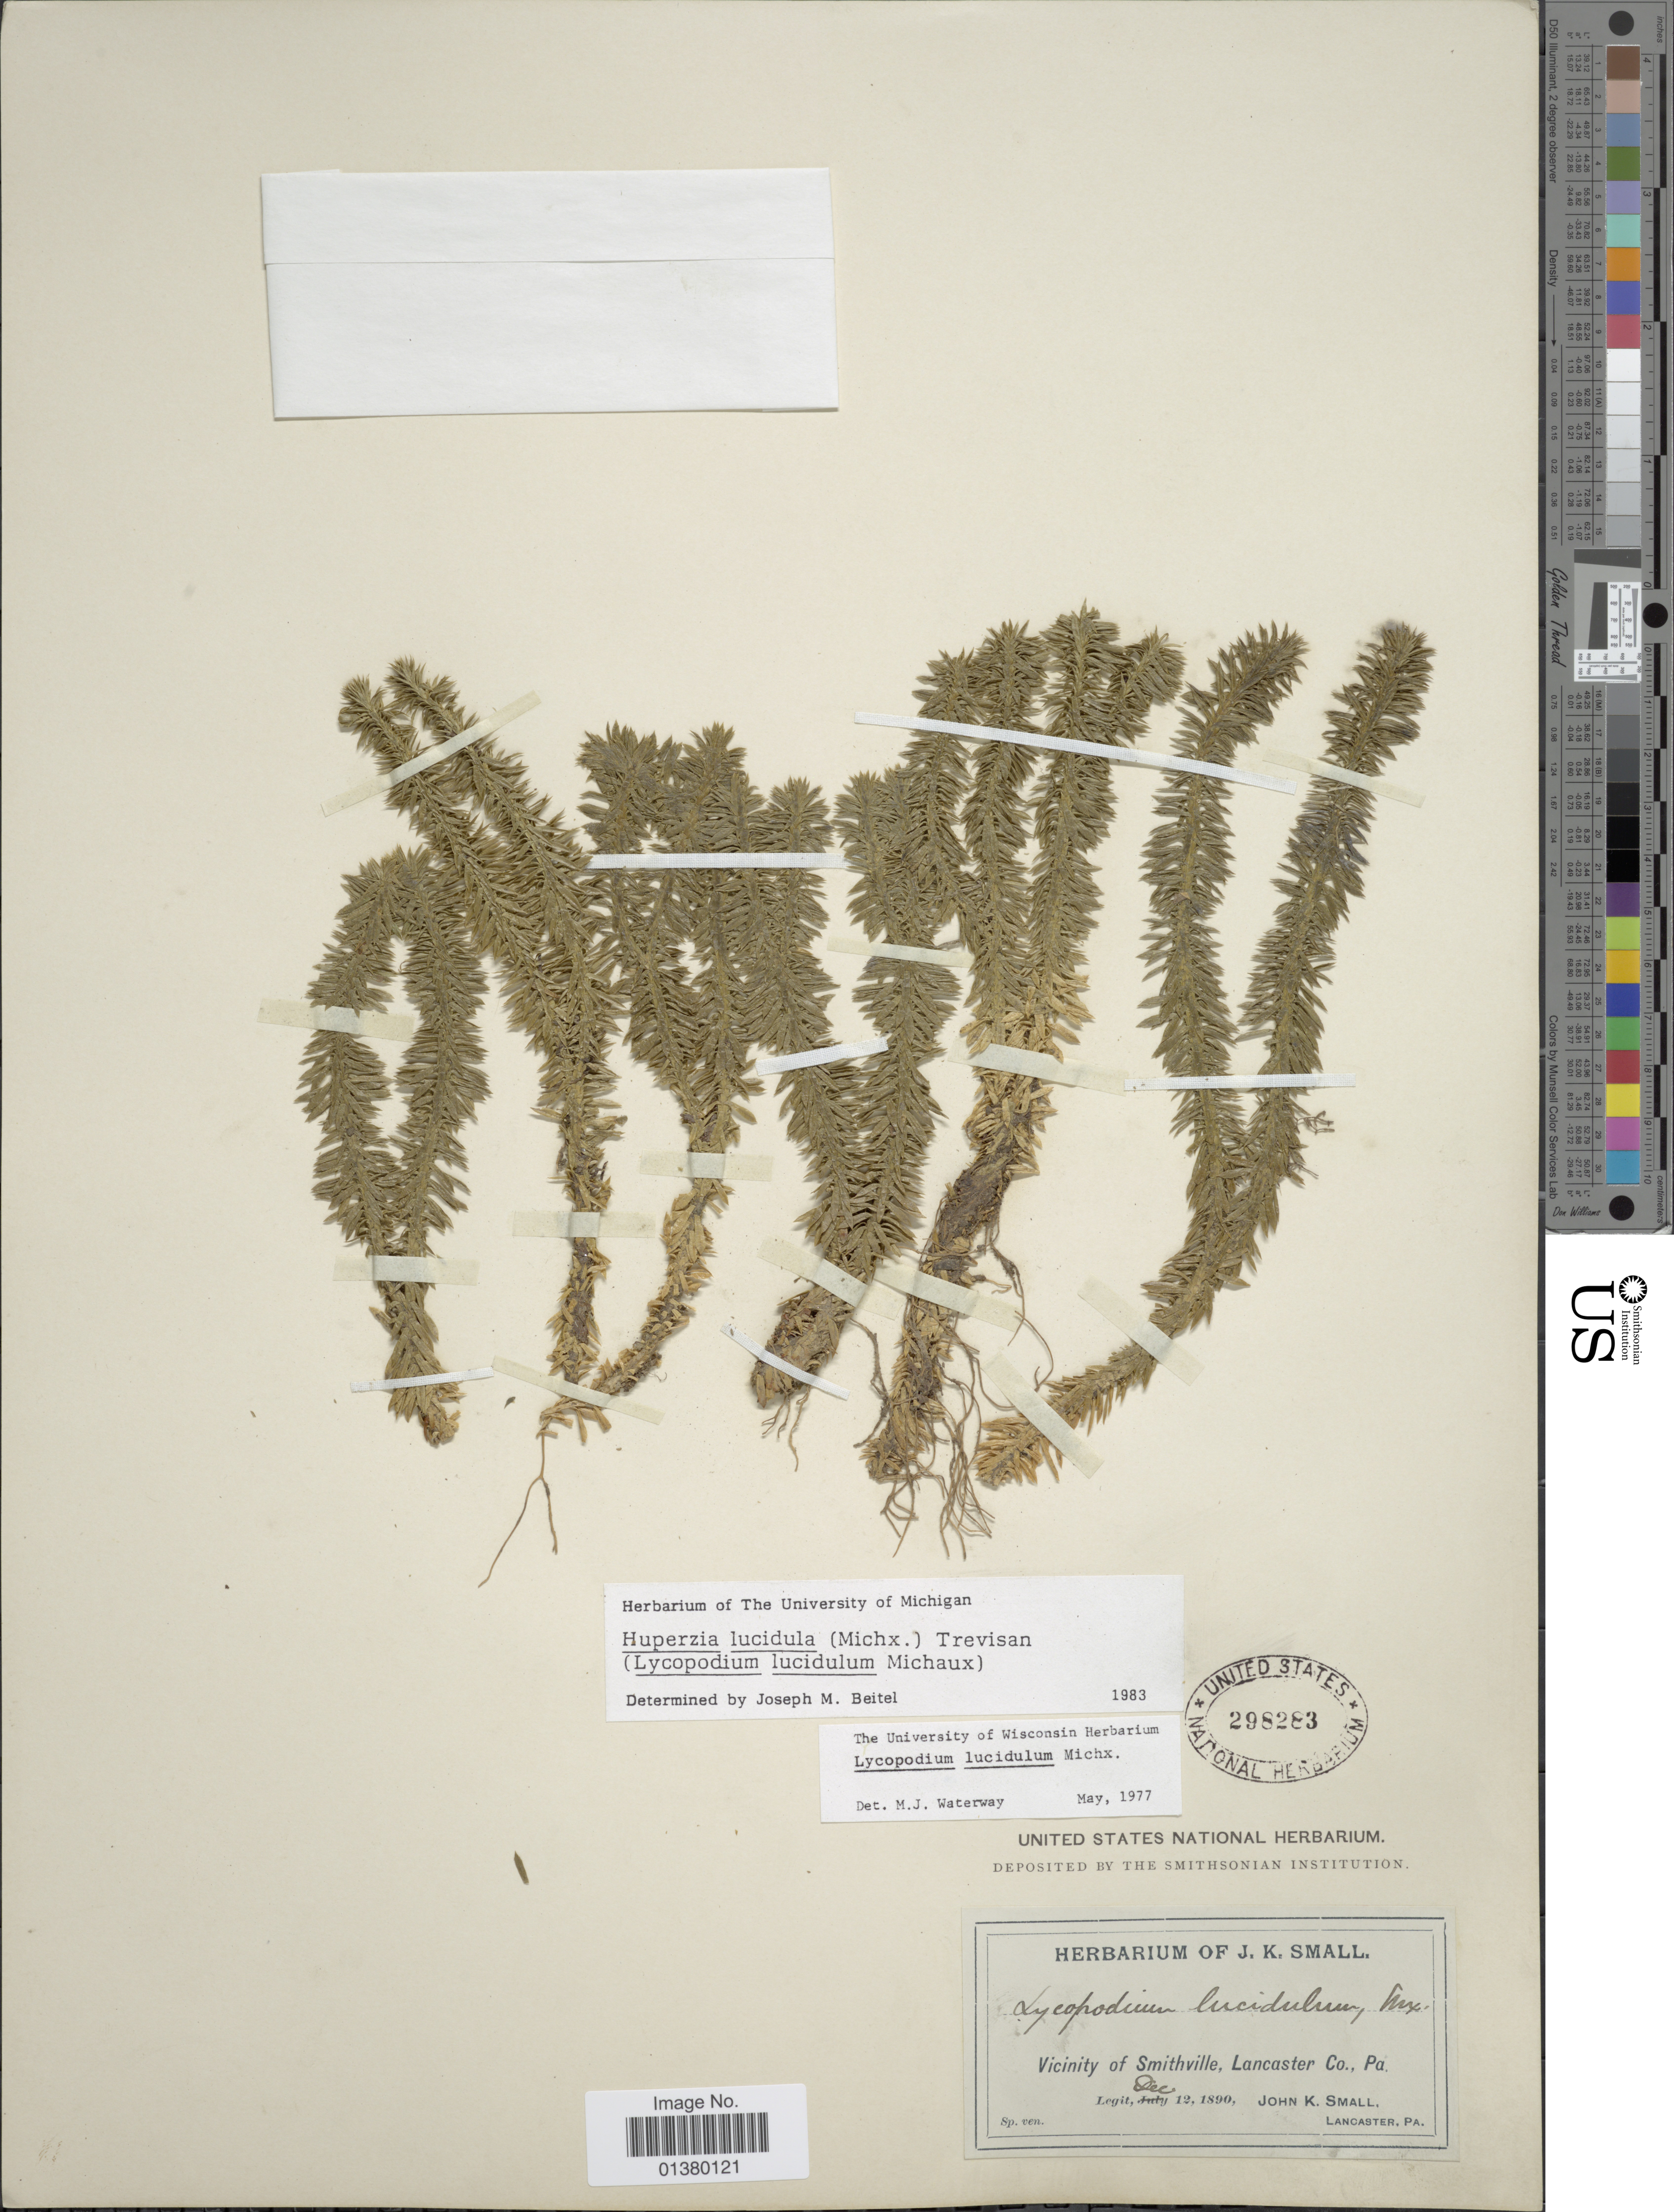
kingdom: Plantae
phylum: Tracheophyta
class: Lycopodiopsida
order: Lycopodiales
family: Lycopodiaceae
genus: Huperzia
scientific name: Huperzia lucidula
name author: (Michx.) Trevis.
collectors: J. K. Small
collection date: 1890-12-12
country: United States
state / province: Pennsylvania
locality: Vicinity of Smithville, Lancaster Co.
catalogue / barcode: US 298283